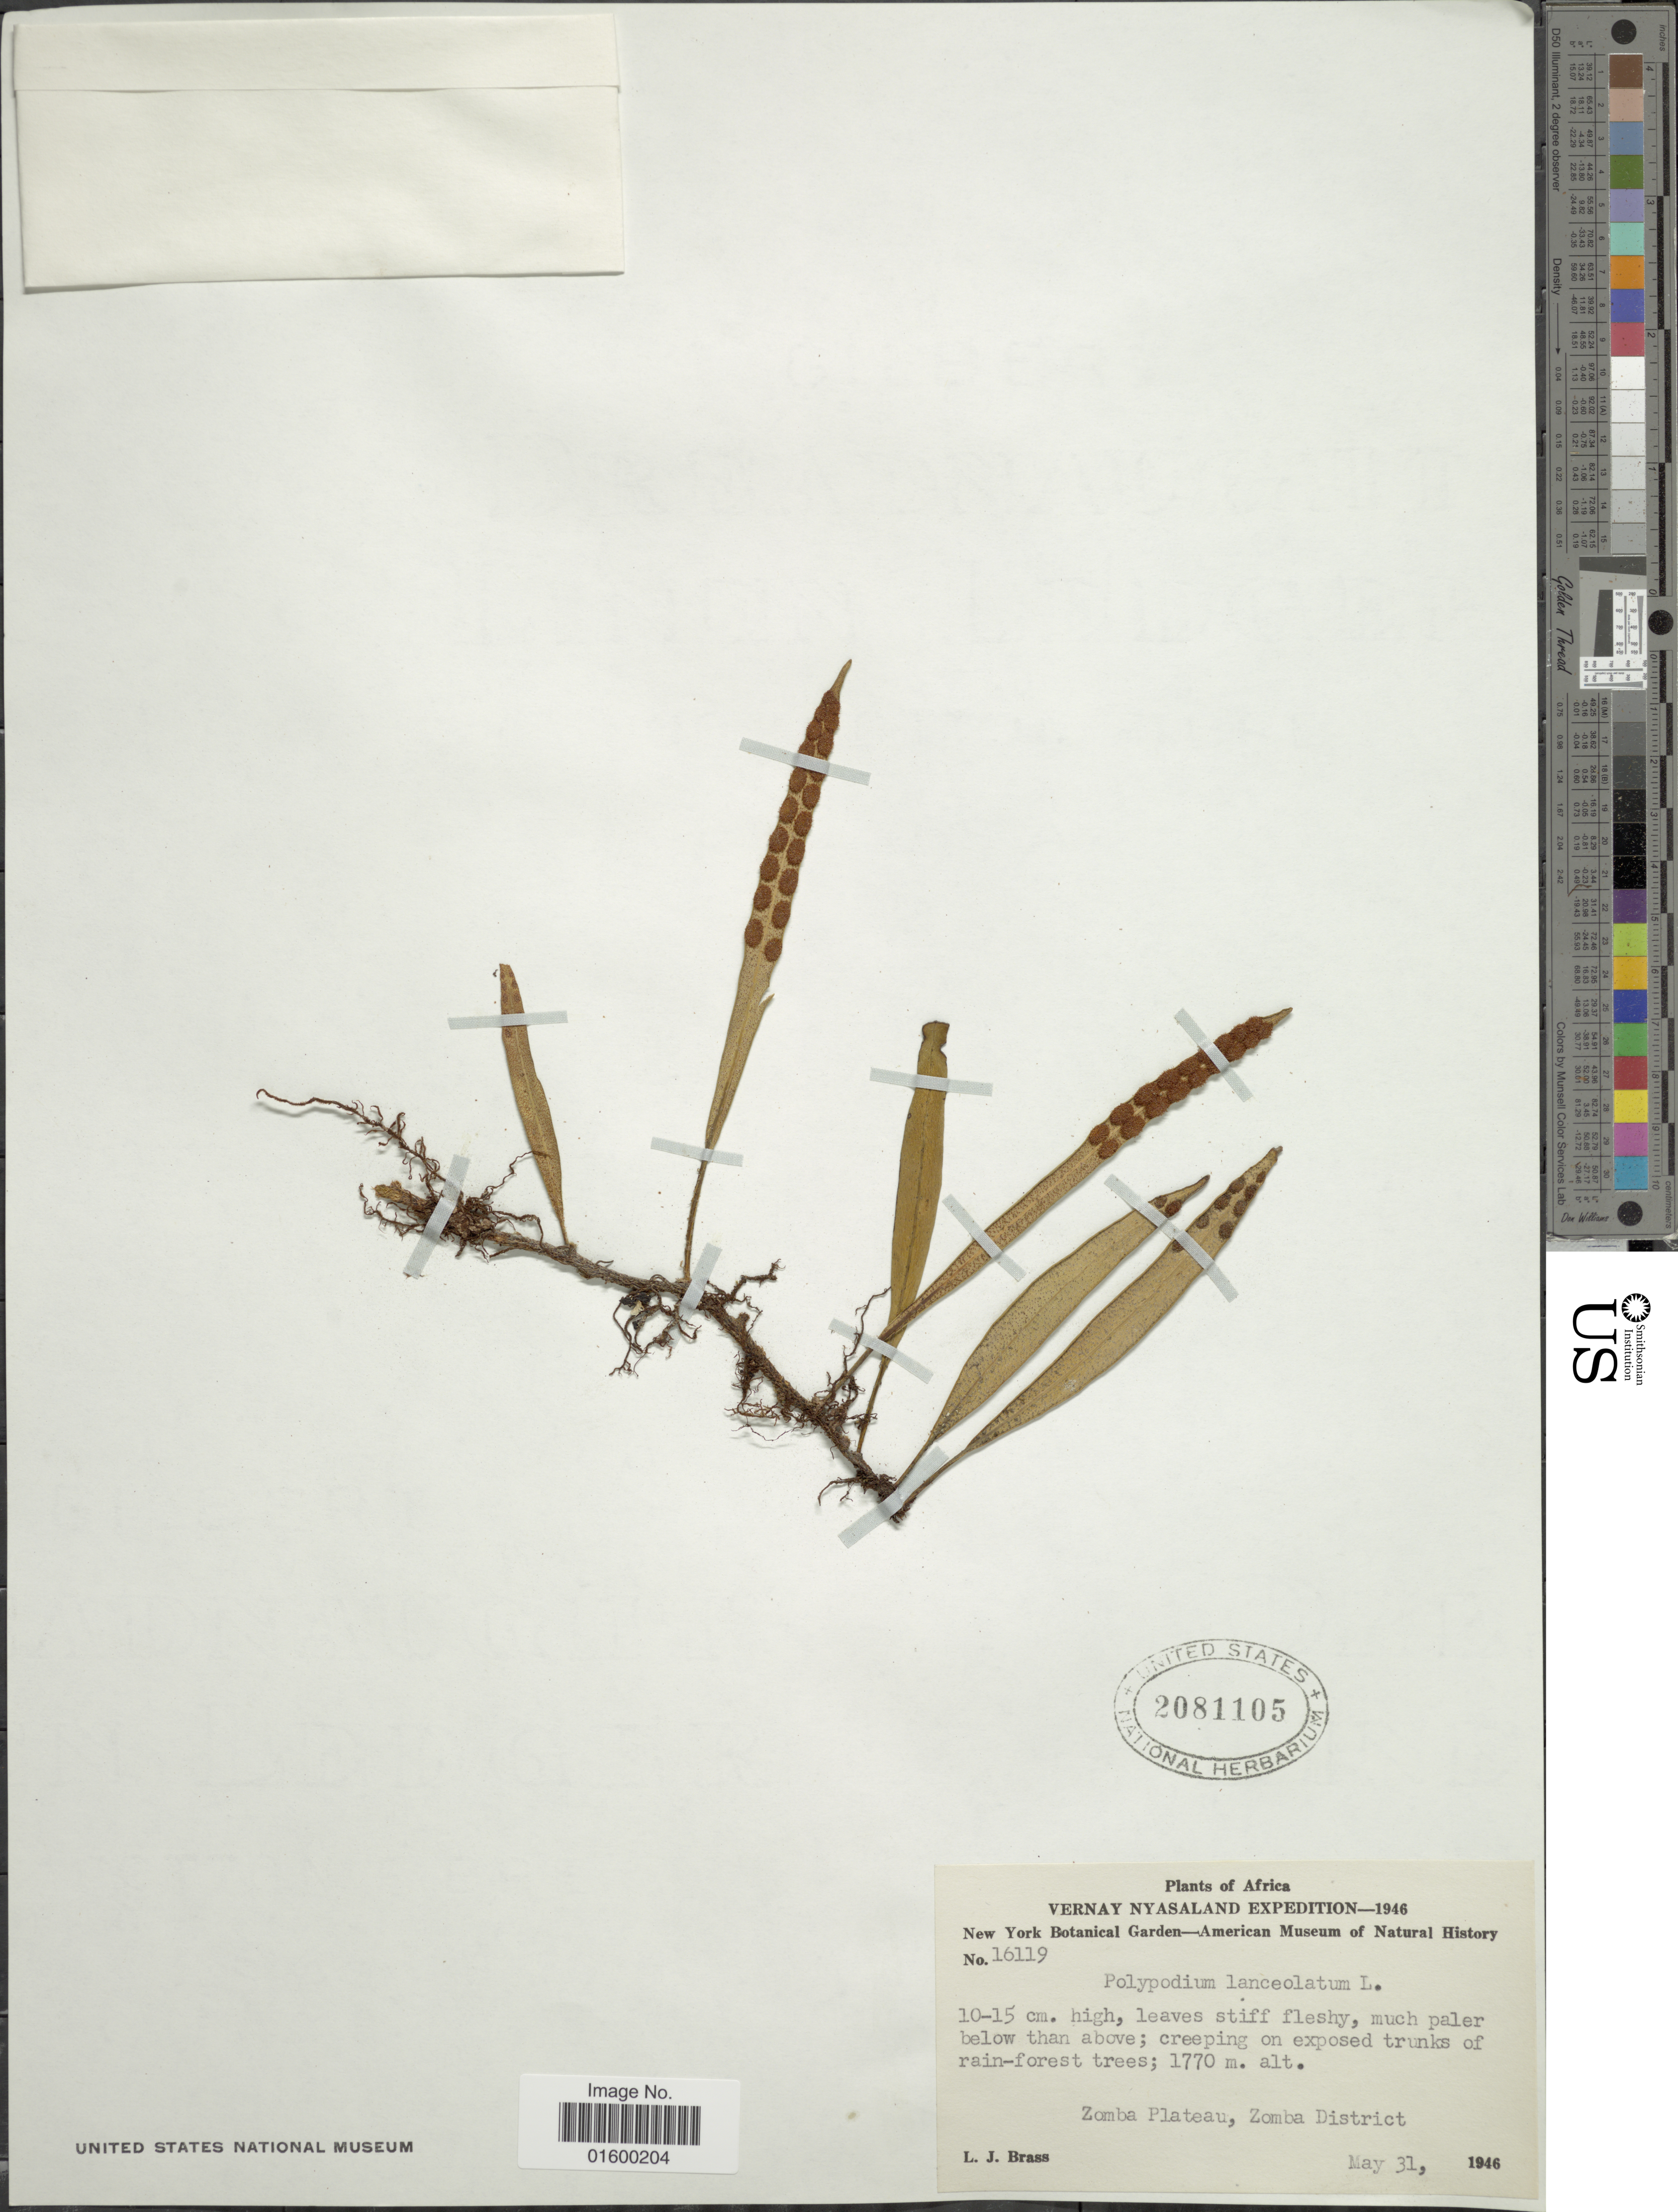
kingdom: Plantae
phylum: Tracheophyta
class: Polypodiopsida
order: Polypodiales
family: Polypodiaceae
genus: Pleopeltis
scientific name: Pleopeltis macrocarpa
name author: (Bory ex Willd.) Kaulf.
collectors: L. J. Brass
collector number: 16119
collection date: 1946-05-31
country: Malawi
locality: Vernay Nyasa, Zomba Plateau, Zomba District, Africa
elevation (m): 1770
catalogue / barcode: US 2081105